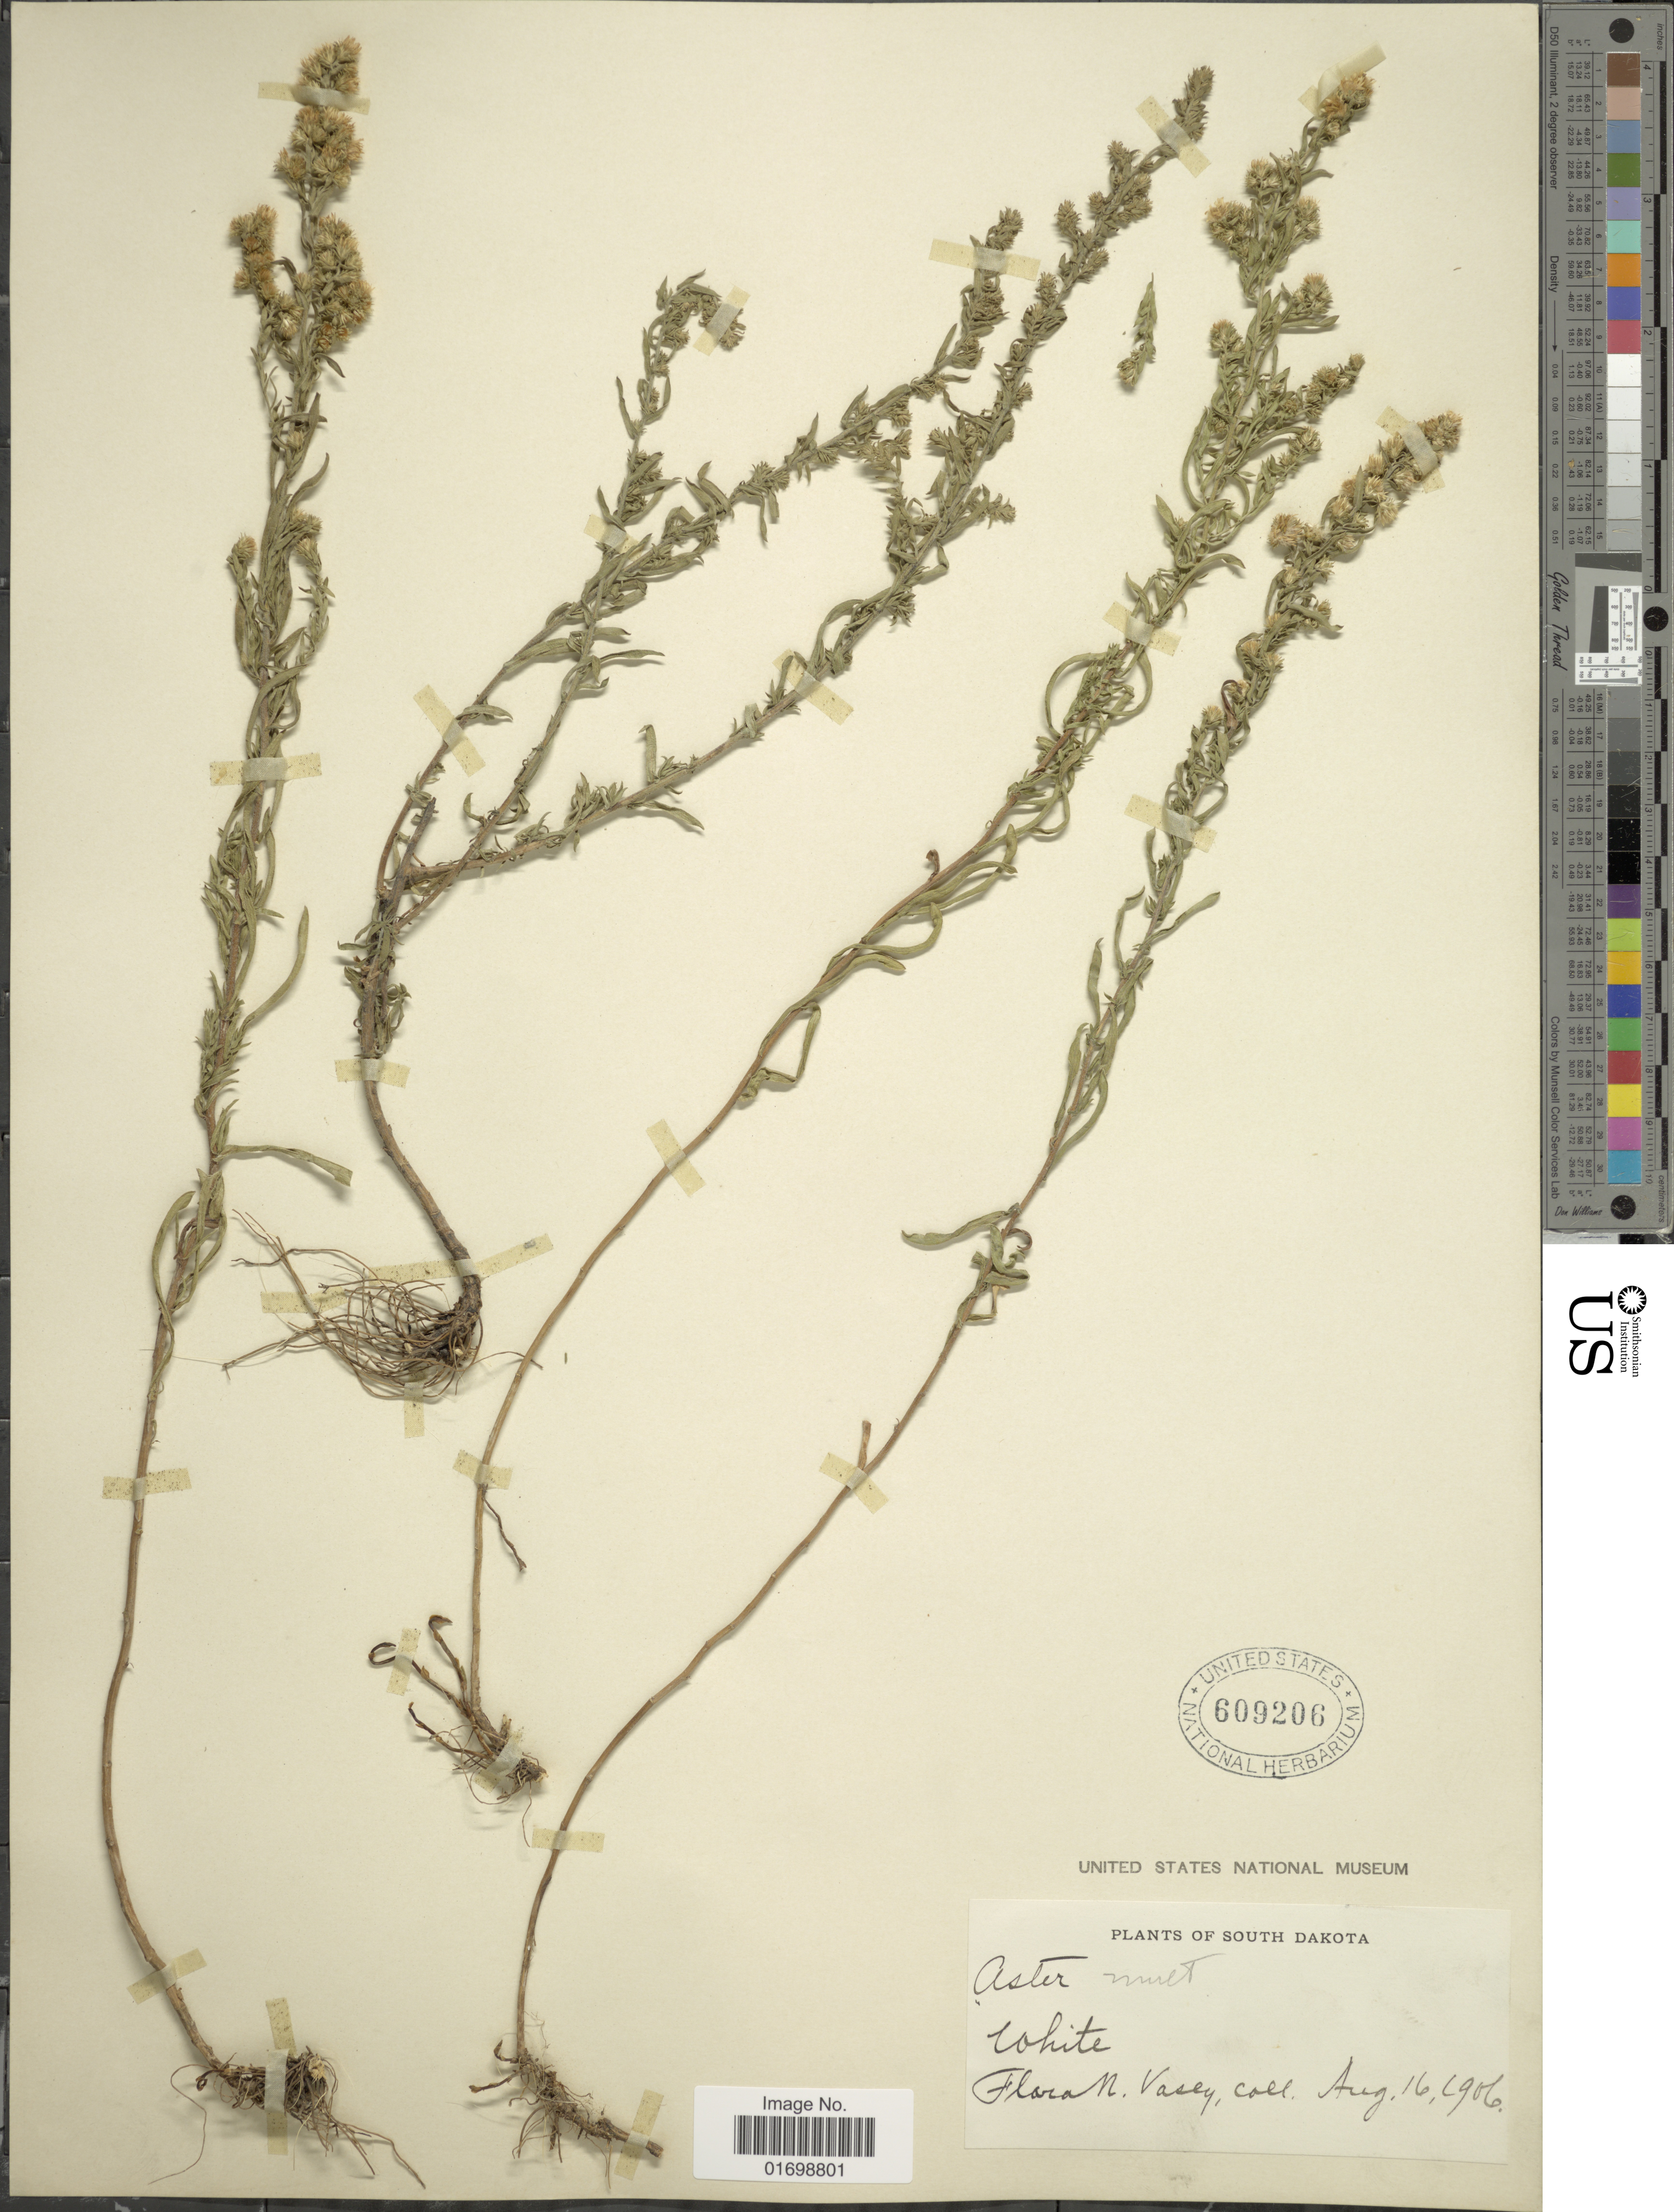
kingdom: Plantae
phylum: Tracheophyta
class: Magnoliopsida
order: Asterales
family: Asteraceae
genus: Symphyotrichum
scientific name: Symphyotrichum ericoides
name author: (L.) G.L. Nesom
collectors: N. Vasey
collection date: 1906-08-16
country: United States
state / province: South Dakota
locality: White.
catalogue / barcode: US 609206